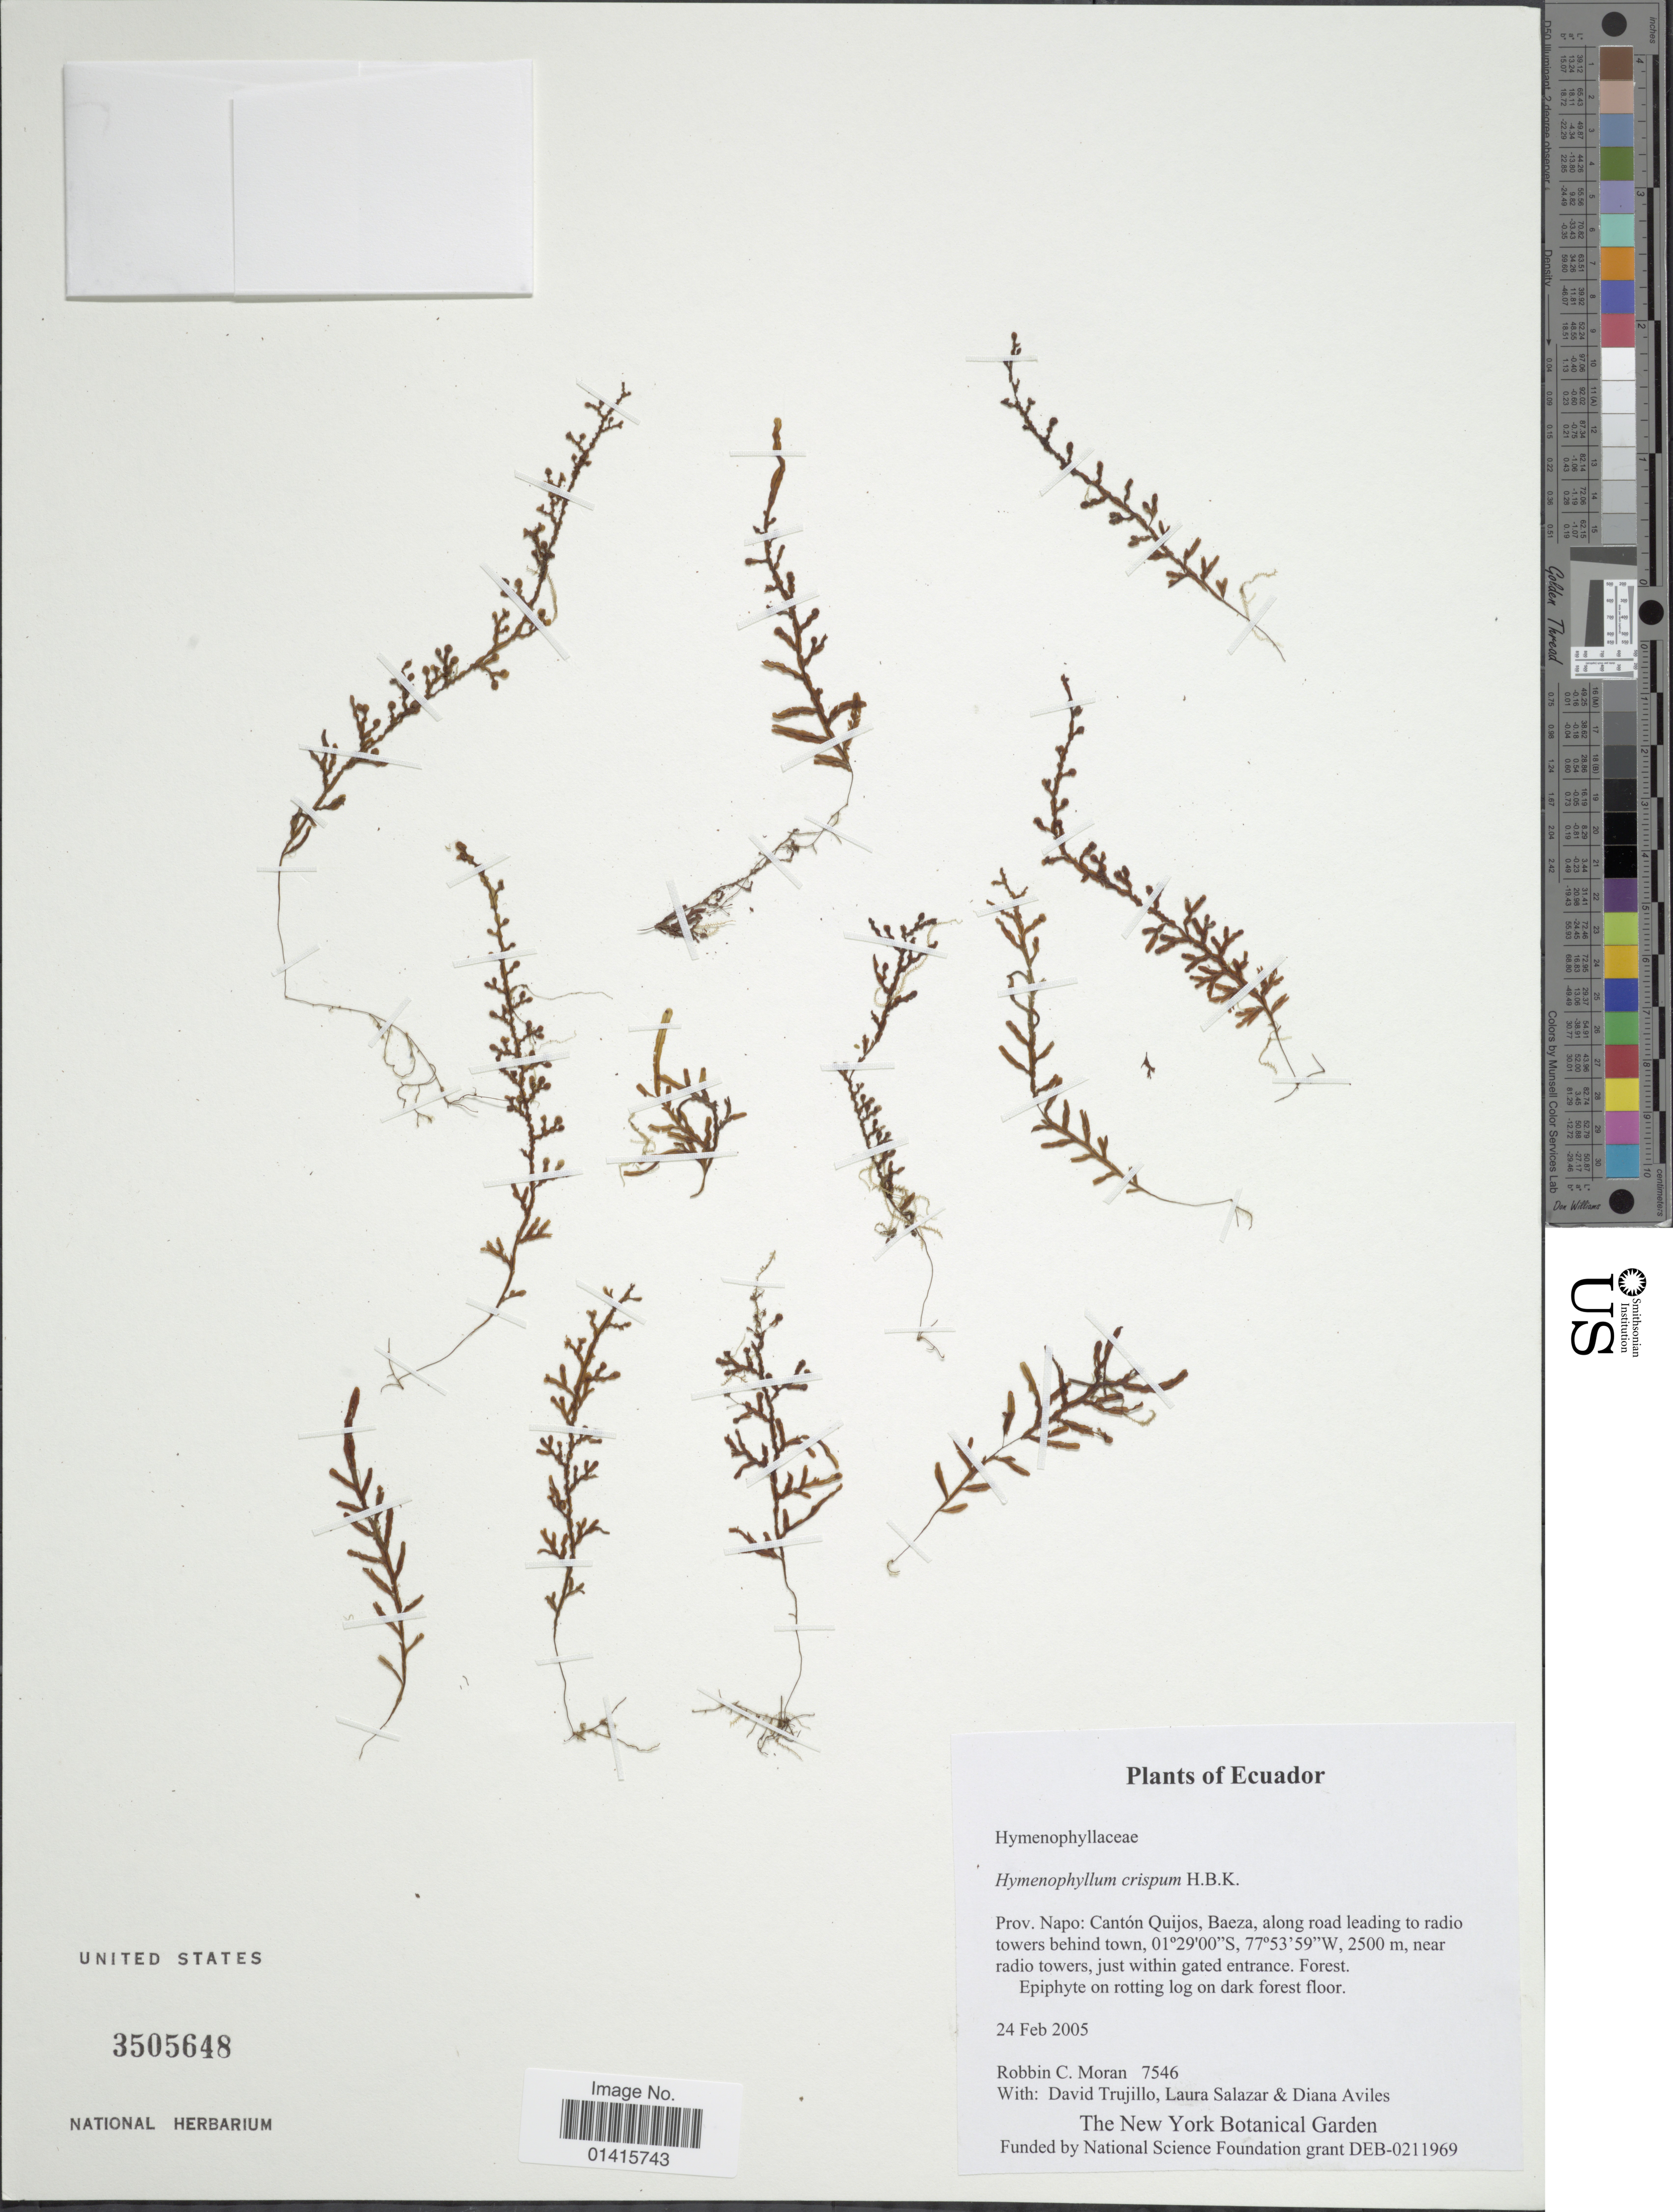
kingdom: Plantae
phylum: Tracheophyta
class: Polypodiopsida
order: Hymenophyllales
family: Hymenophyllaceae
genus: Hymenophyllum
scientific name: Hymenophyllum crispum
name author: Kunth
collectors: R. C. Moran, D. Trujillo, L. Salazar & D. Aviles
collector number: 7546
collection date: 2005-02-24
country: Ecuador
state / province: Napo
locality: Prov. Napo: Cantón Quijos, Baeza, along road leading to radio towers behind town, near radio towrs, just within gated entrance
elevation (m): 2500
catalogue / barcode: US 3505648